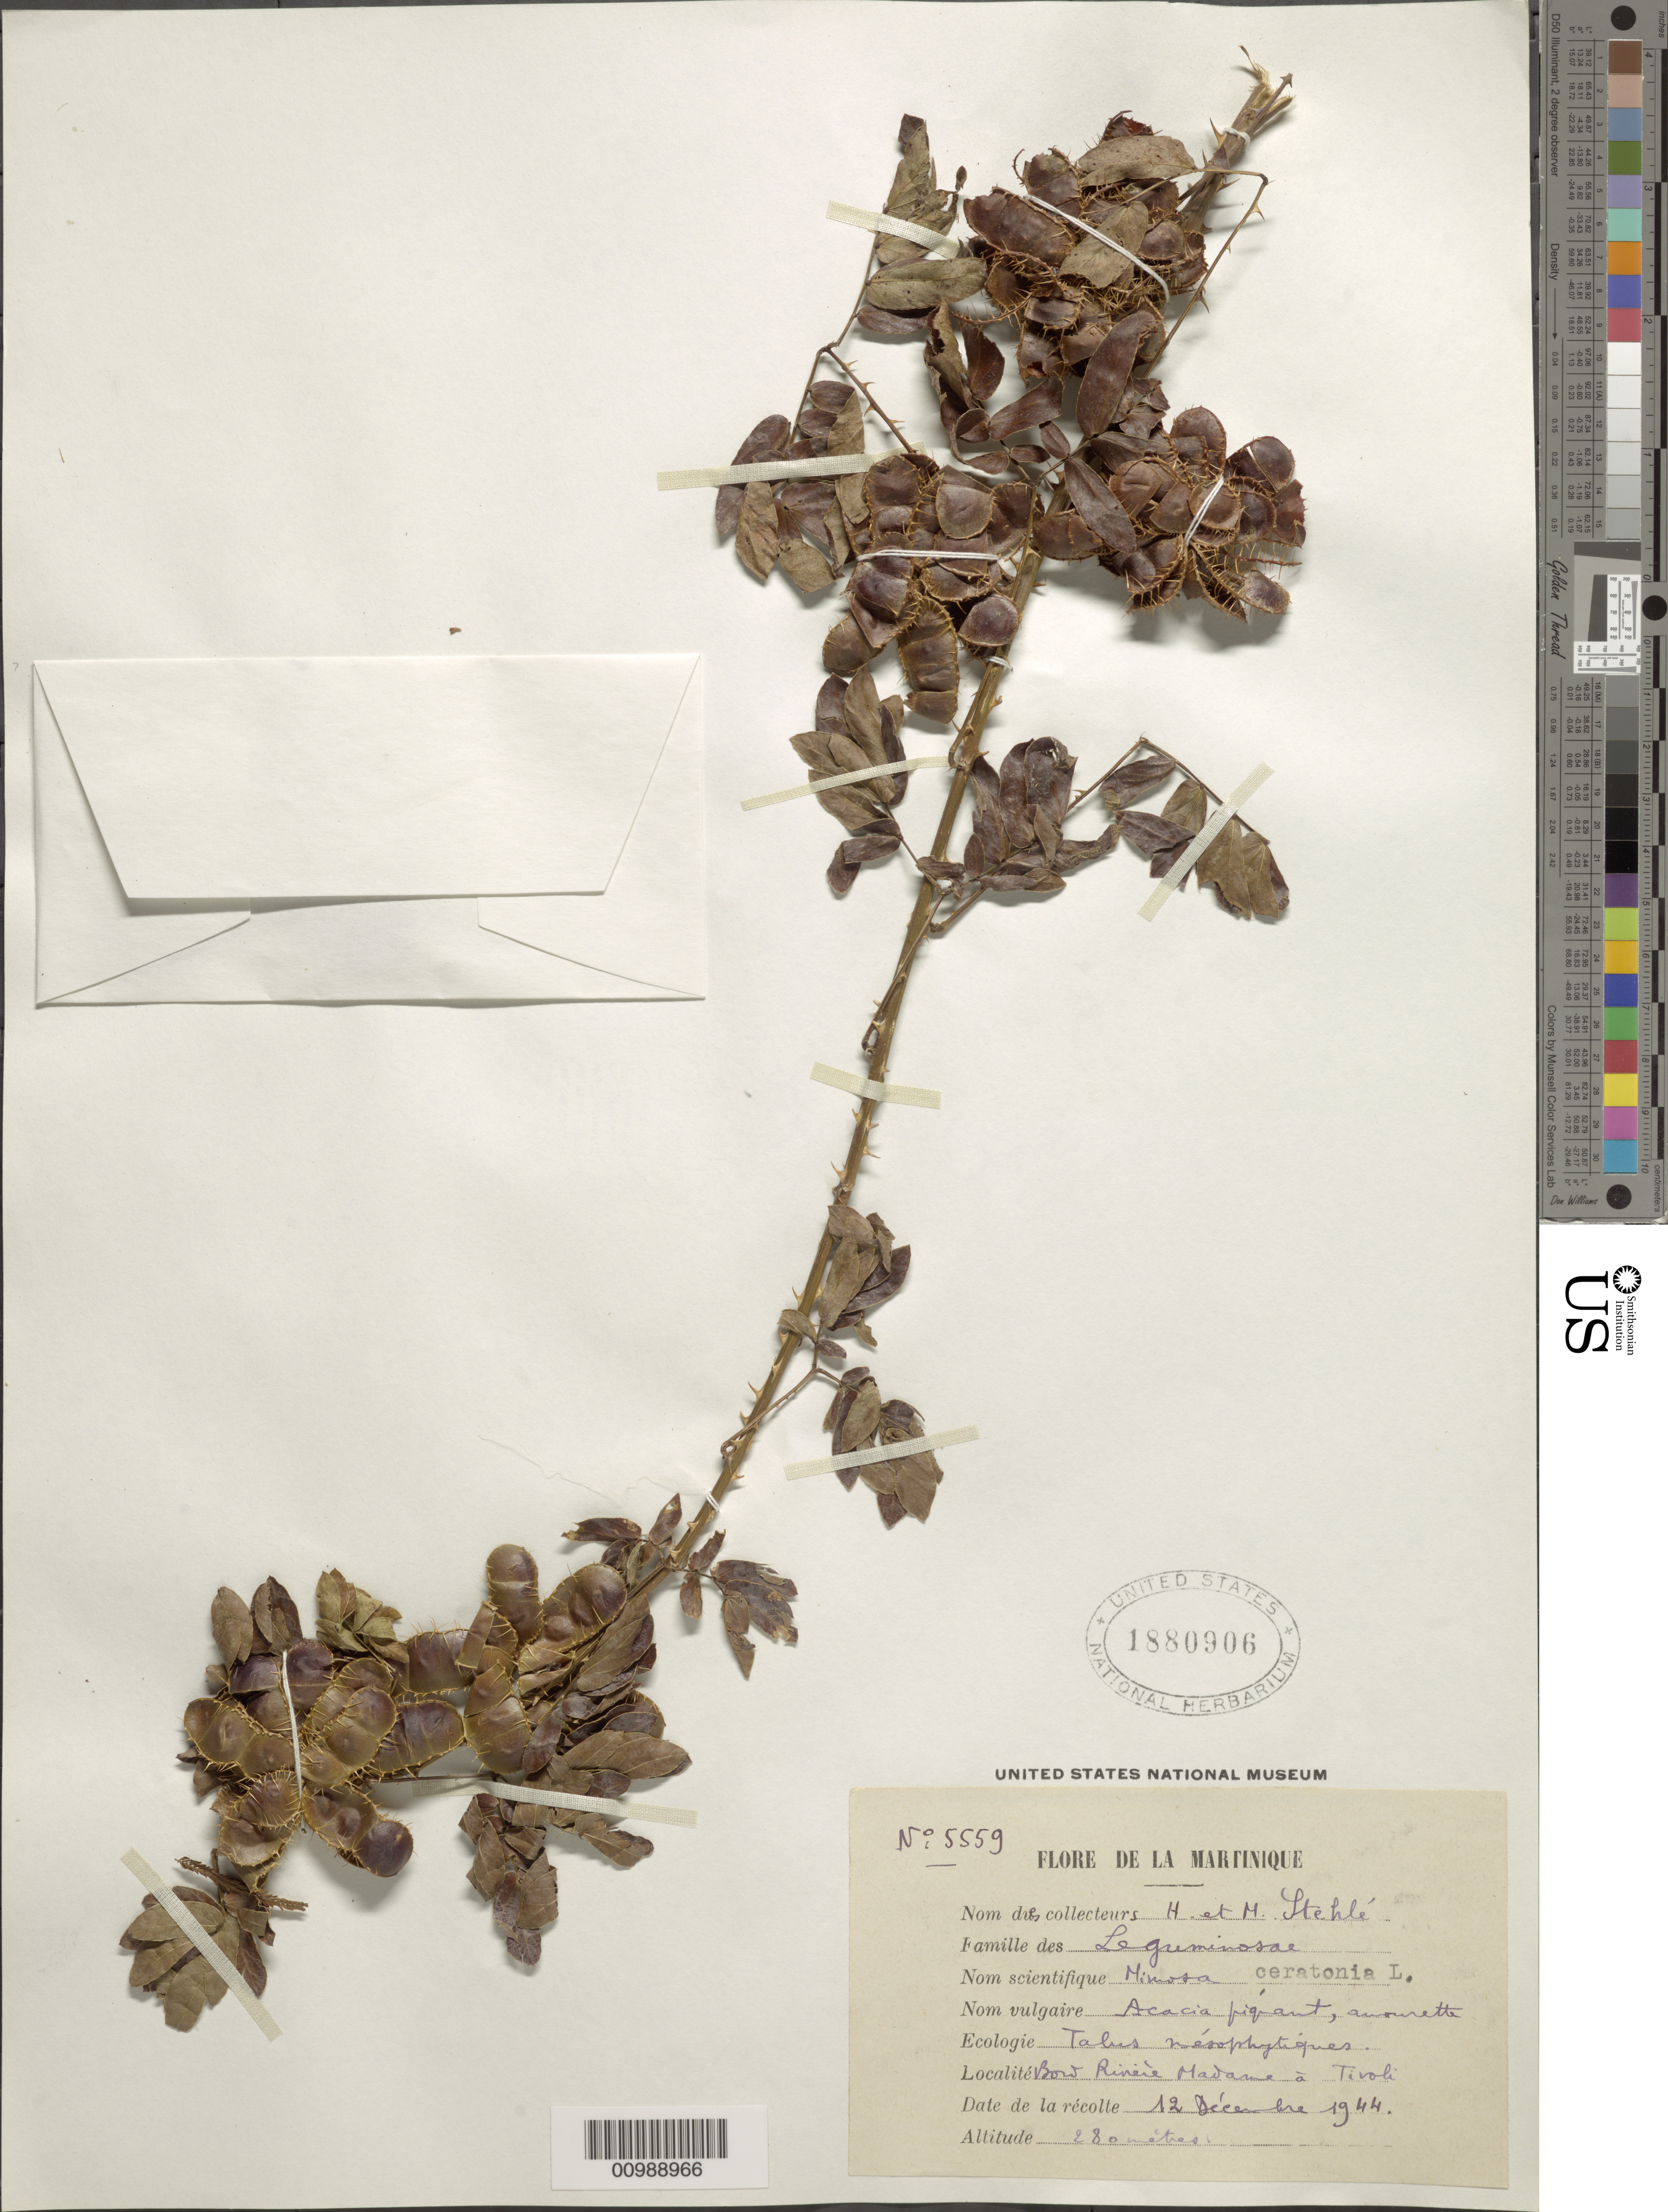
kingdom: Plantae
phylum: Tracheophyta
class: Magnoliopsida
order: Fabales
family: Fabaceae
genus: Mimosa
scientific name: Mimosa casta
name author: L.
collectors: H. Stehlé & M. Stehlé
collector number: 5559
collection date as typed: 12 Dec 1944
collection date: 1944-12-12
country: Martinique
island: Martinique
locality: Bow River to Tivoli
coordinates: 0 N, 0 E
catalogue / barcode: US 1880906